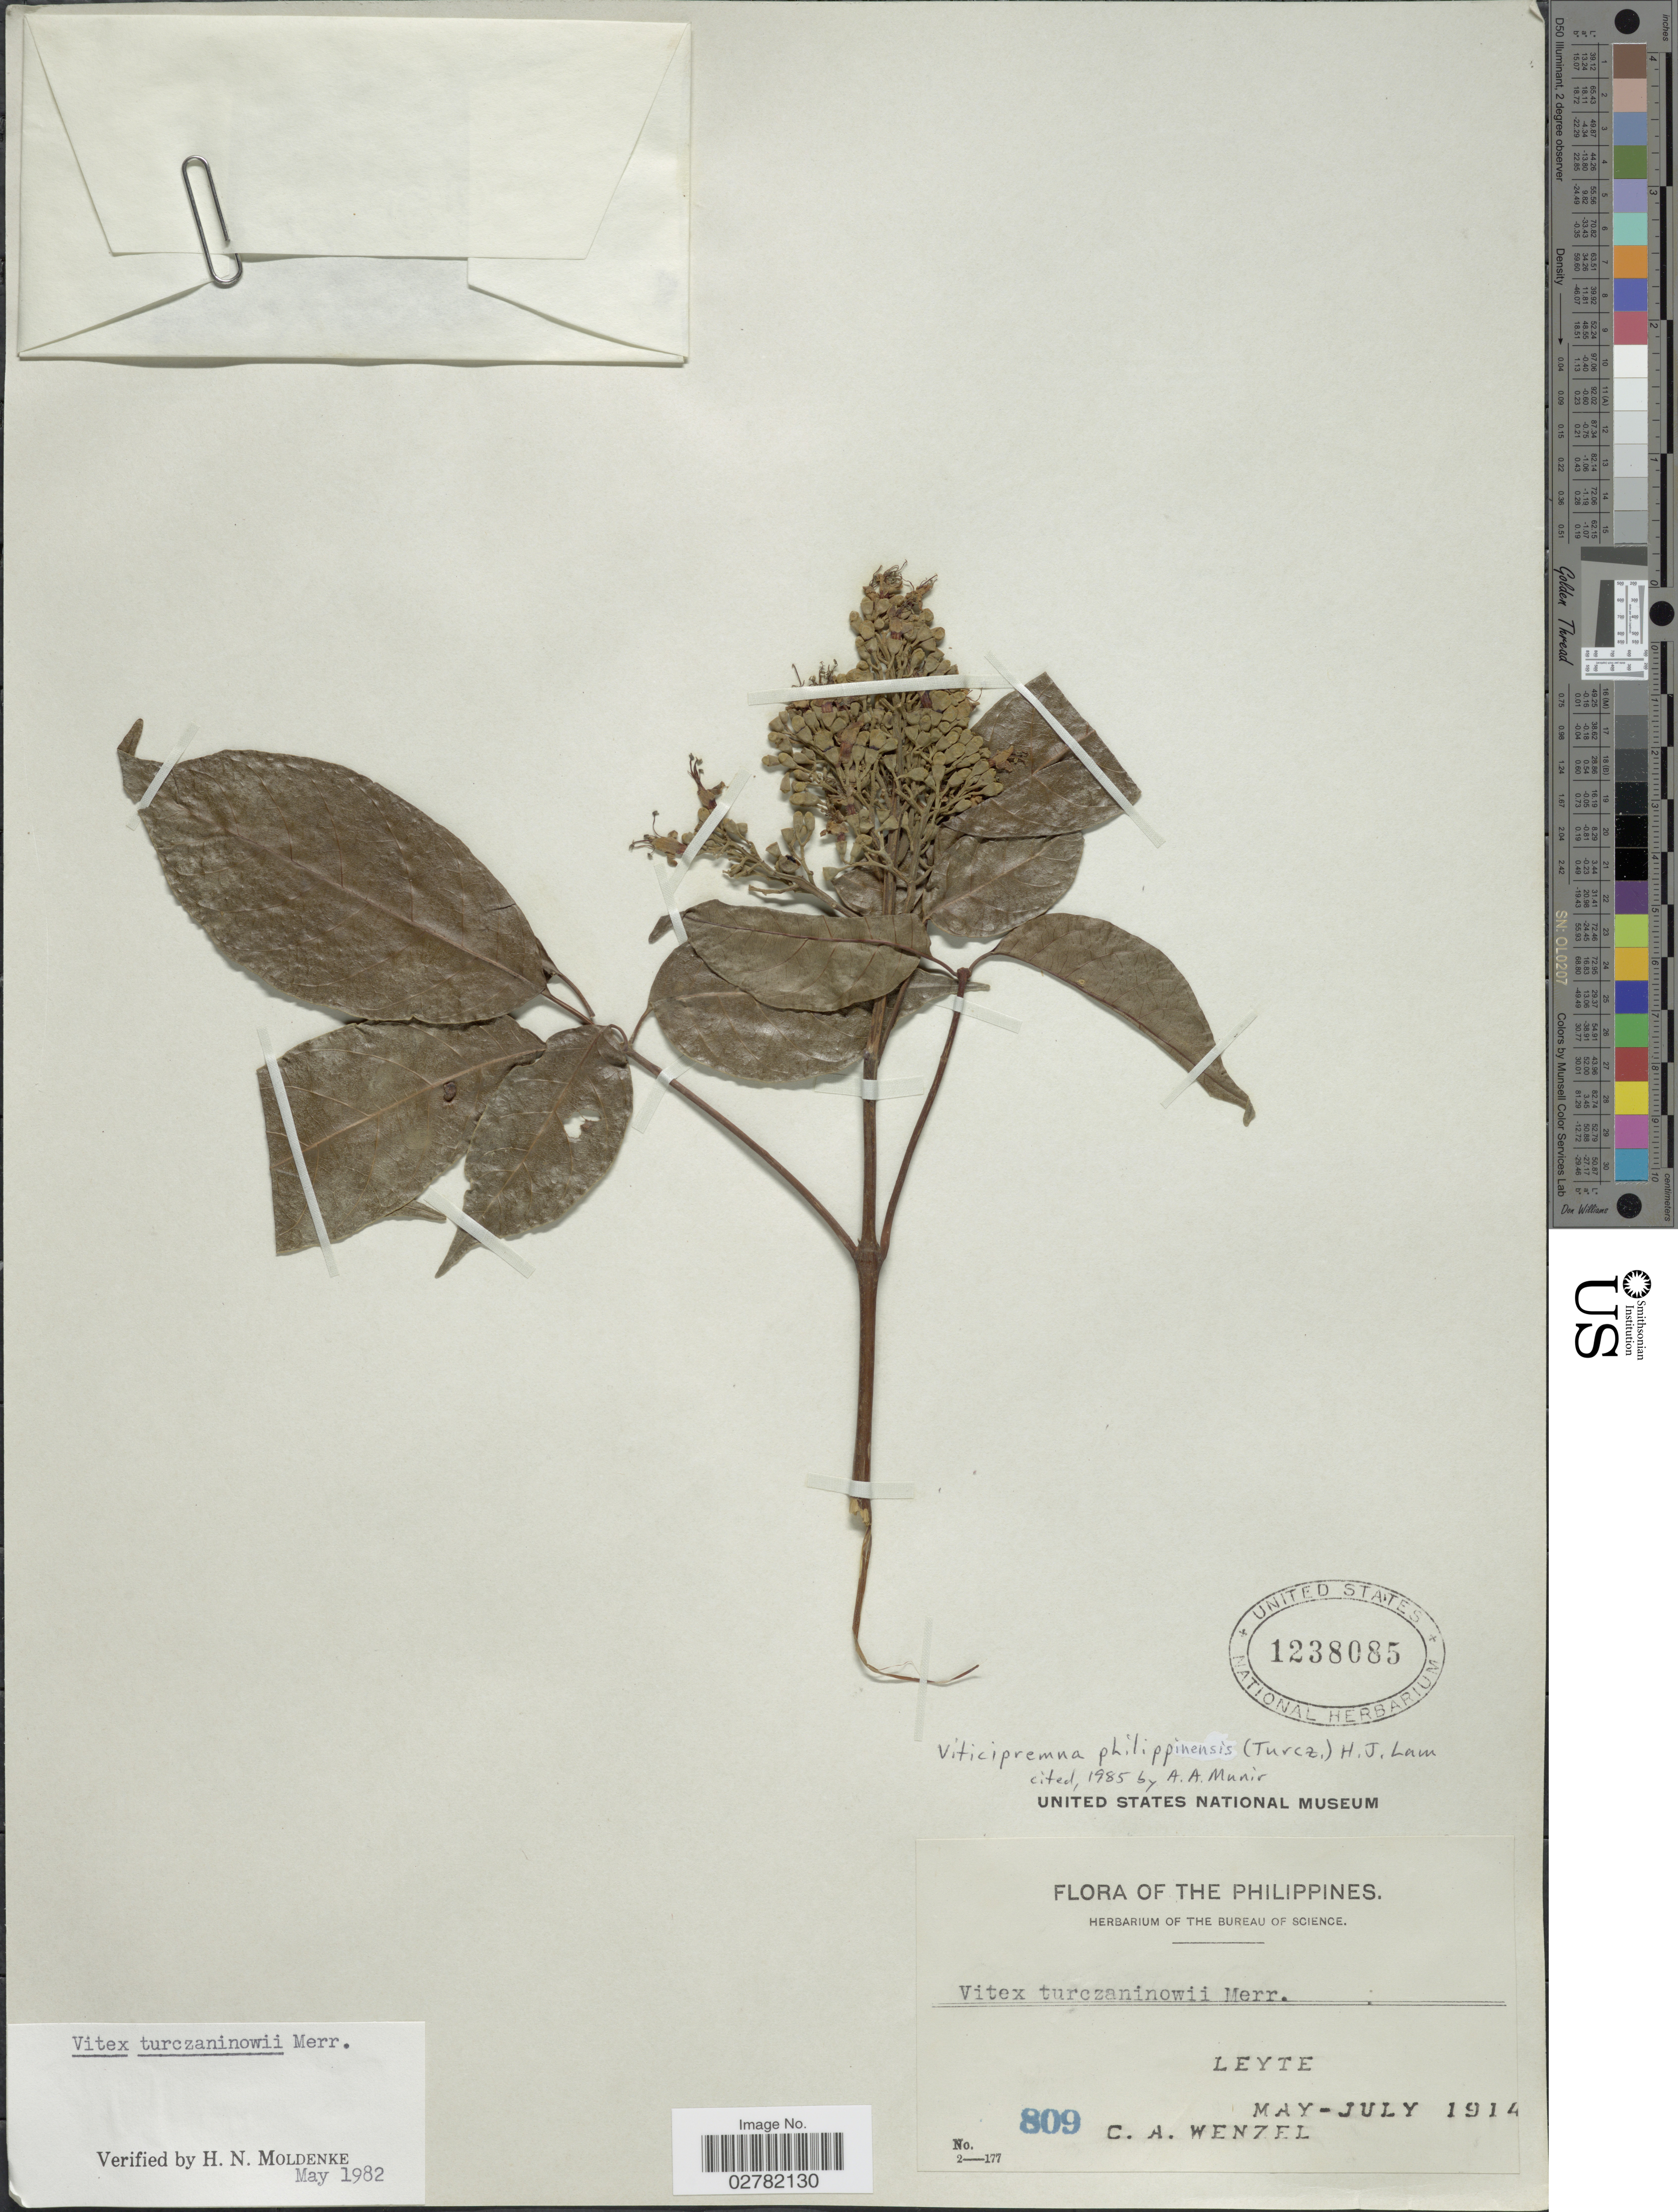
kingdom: Plantae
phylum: Tracheophyta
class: Magnoliopsida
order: Lamiales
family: Lamiaceae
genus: Viticipremna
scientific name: Viticipremna philippinensis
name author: (Turcz.) H.J. Lam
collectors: C. Wenzel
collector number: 809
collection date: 1914-05/1914-07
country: Philippines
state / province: Eastern Visayas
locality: Leyte.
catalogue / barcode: US 1238085